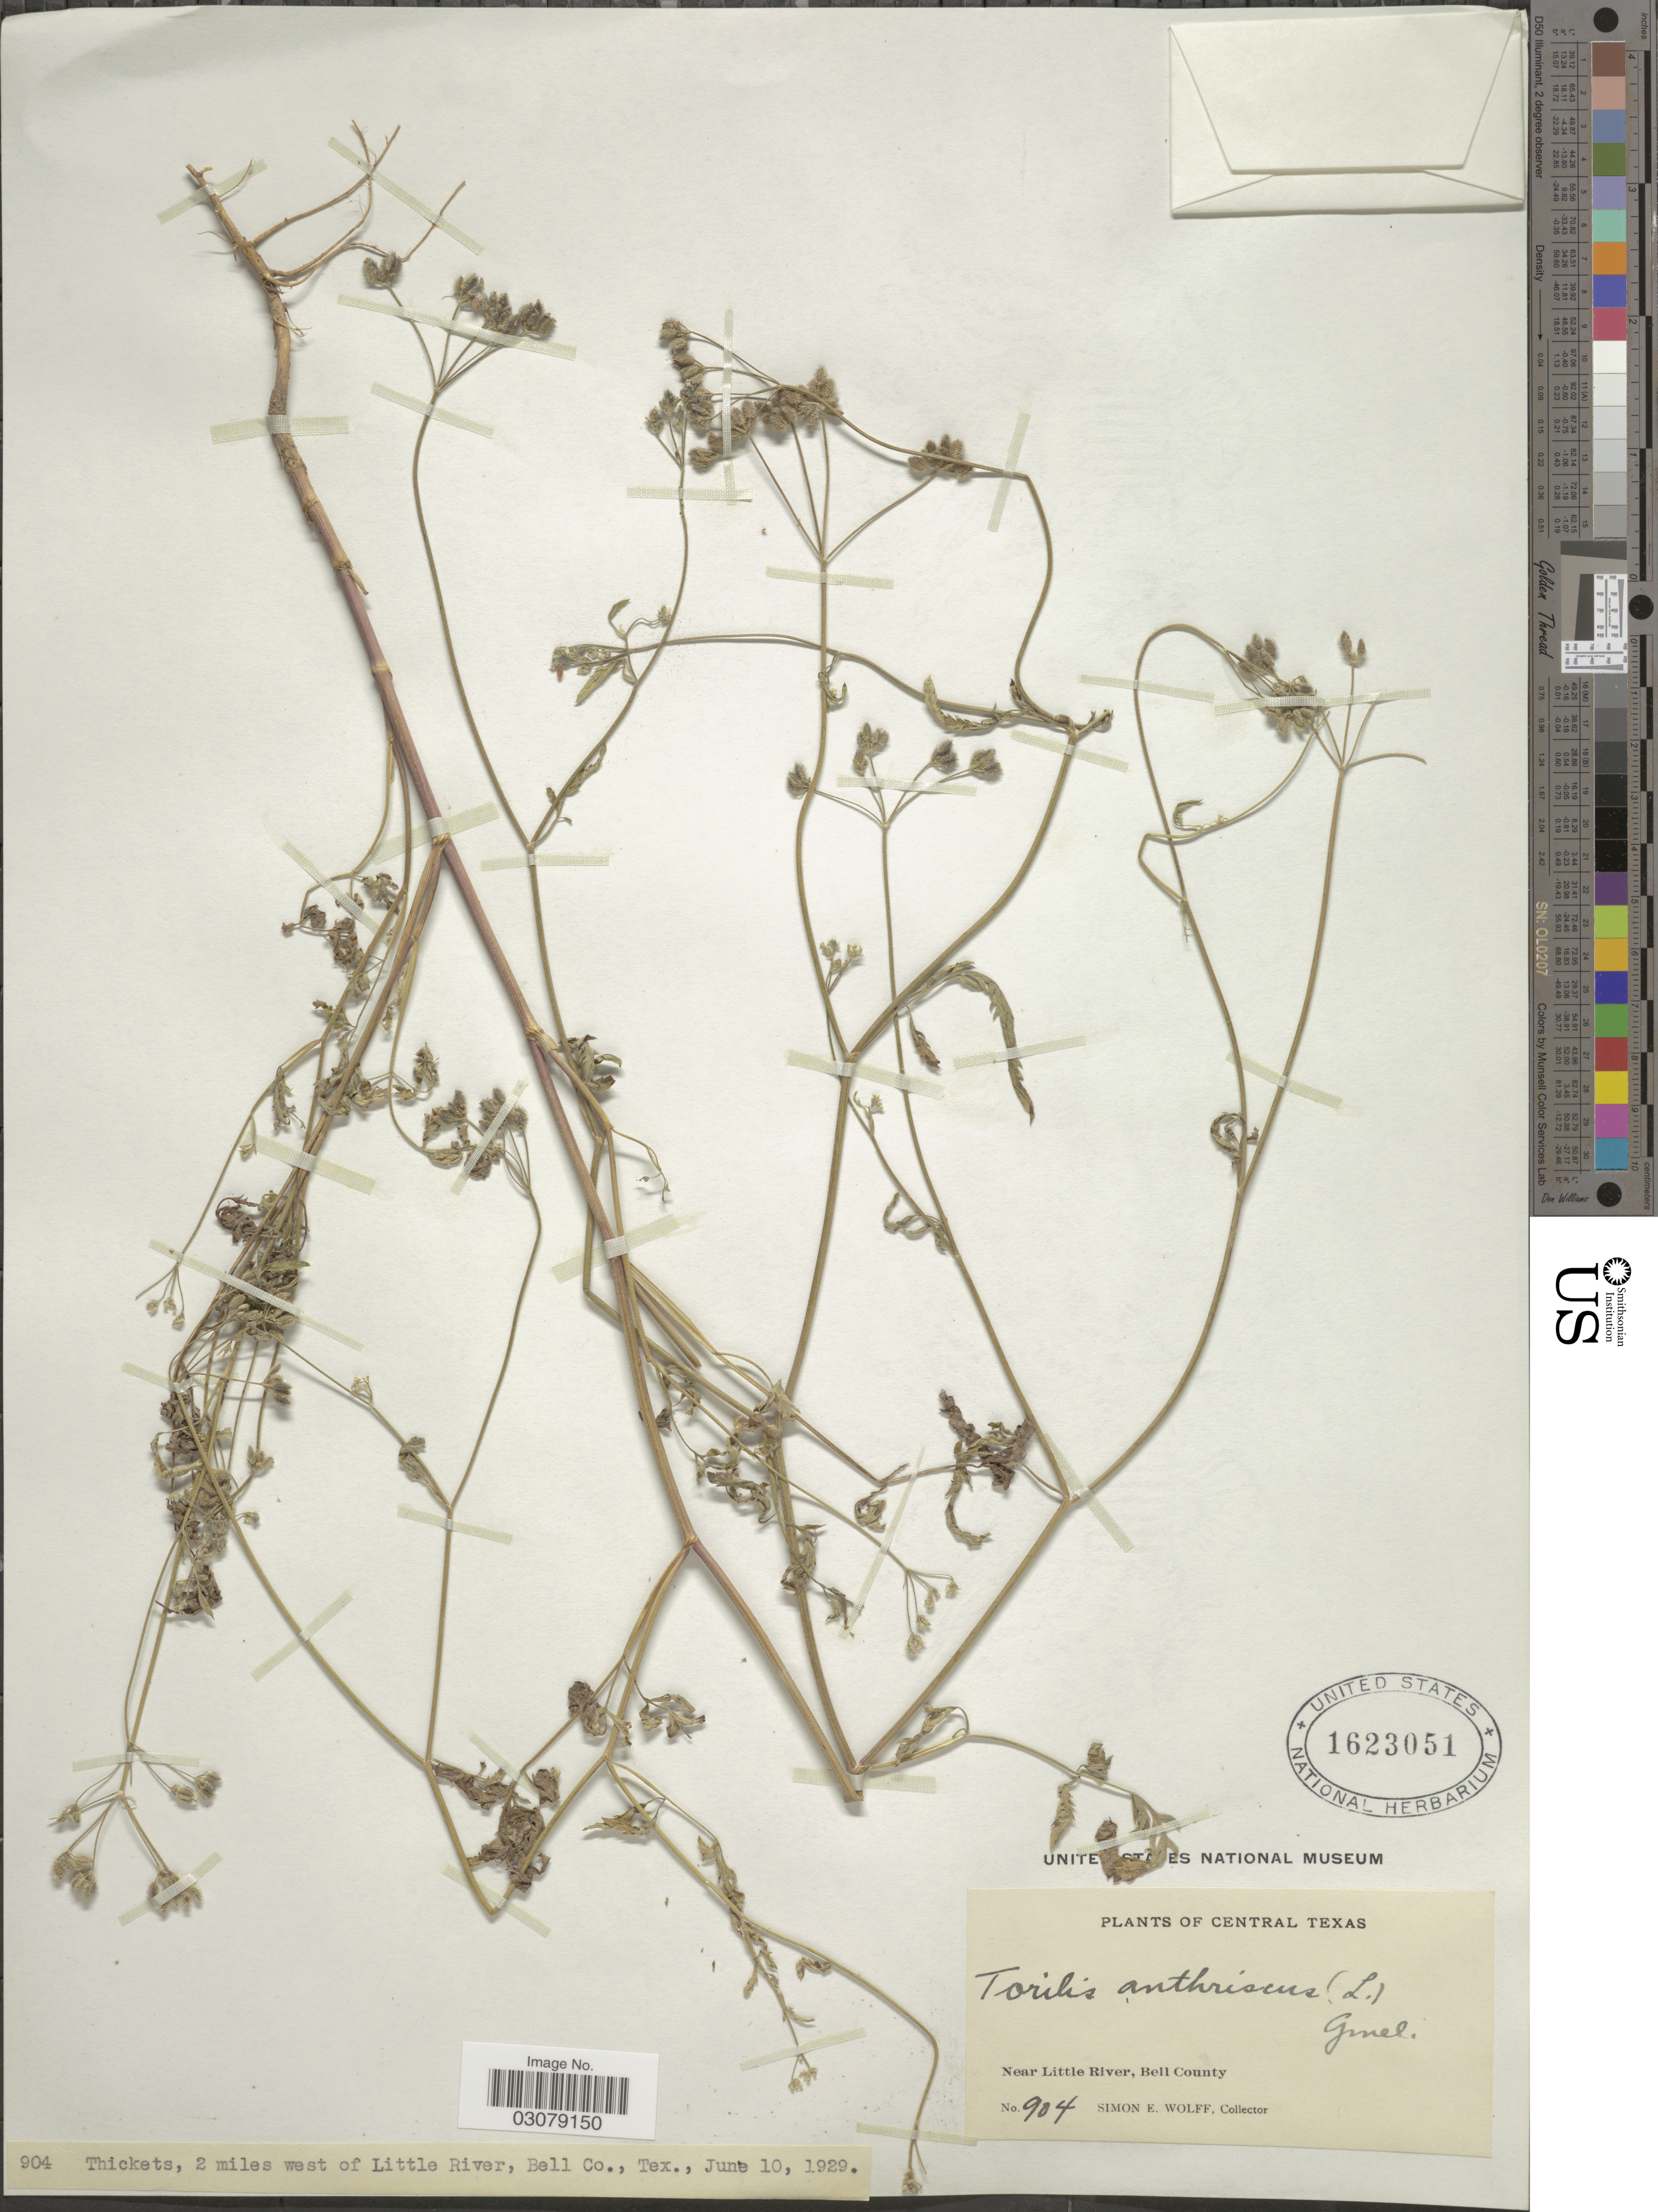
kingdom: Plantae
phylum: Tracheophyta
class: Magnoliopsida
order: Apiales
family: Apiaceae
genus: Torilis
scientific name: Torilis japonica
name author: (Houtt.) DC.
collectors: S. E. Wolff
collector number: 904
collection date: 1929-06-10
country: United States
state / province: Texas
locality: Central Texas. 2 miles west of Little River, Bell County. Near Little River.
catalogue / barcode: US 1623051